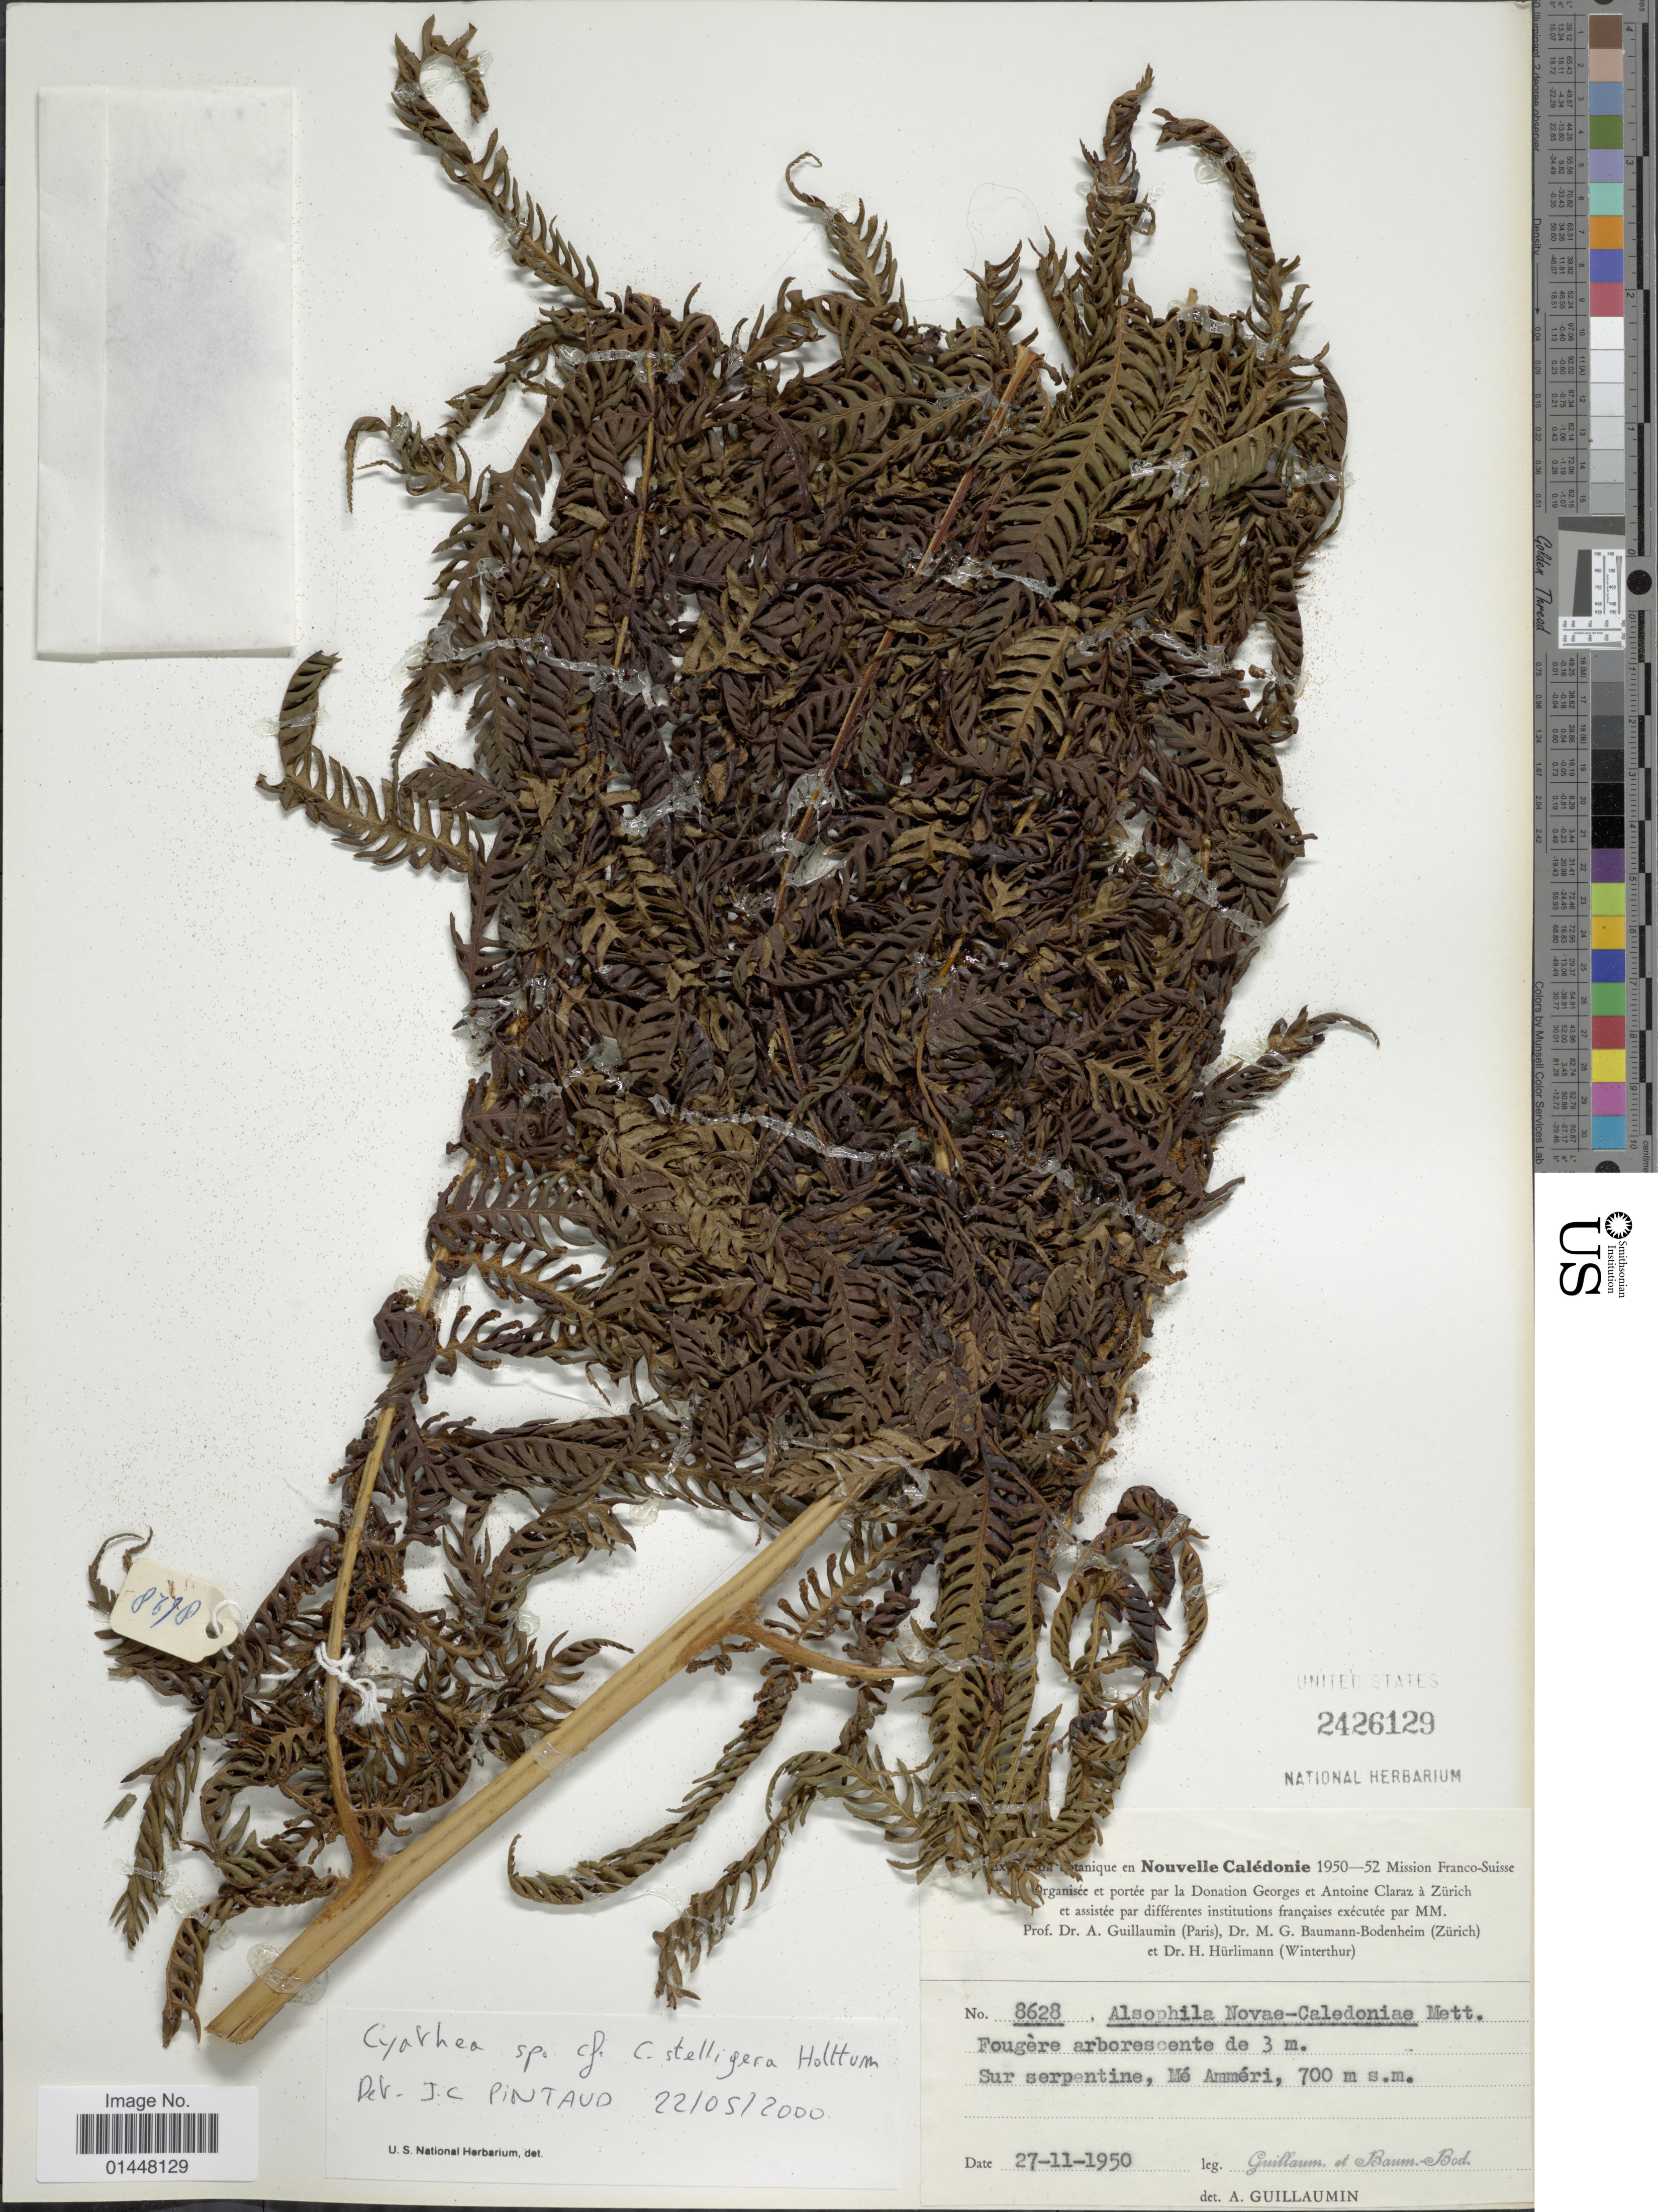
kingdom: Plantae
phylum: Tracheophyta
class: Polypodiopsida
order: Cyatheales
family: Cyatheaceae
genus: Sphaeropteris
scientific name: Sphaeropteris sp.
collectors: A. Guillaumin & M. G. Baumann-Bodenheim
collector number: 8628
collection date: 1950-11-17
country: New Caledonia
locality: Sur serpentine, Me Ammeri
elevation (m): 700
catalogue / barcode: US 2426129